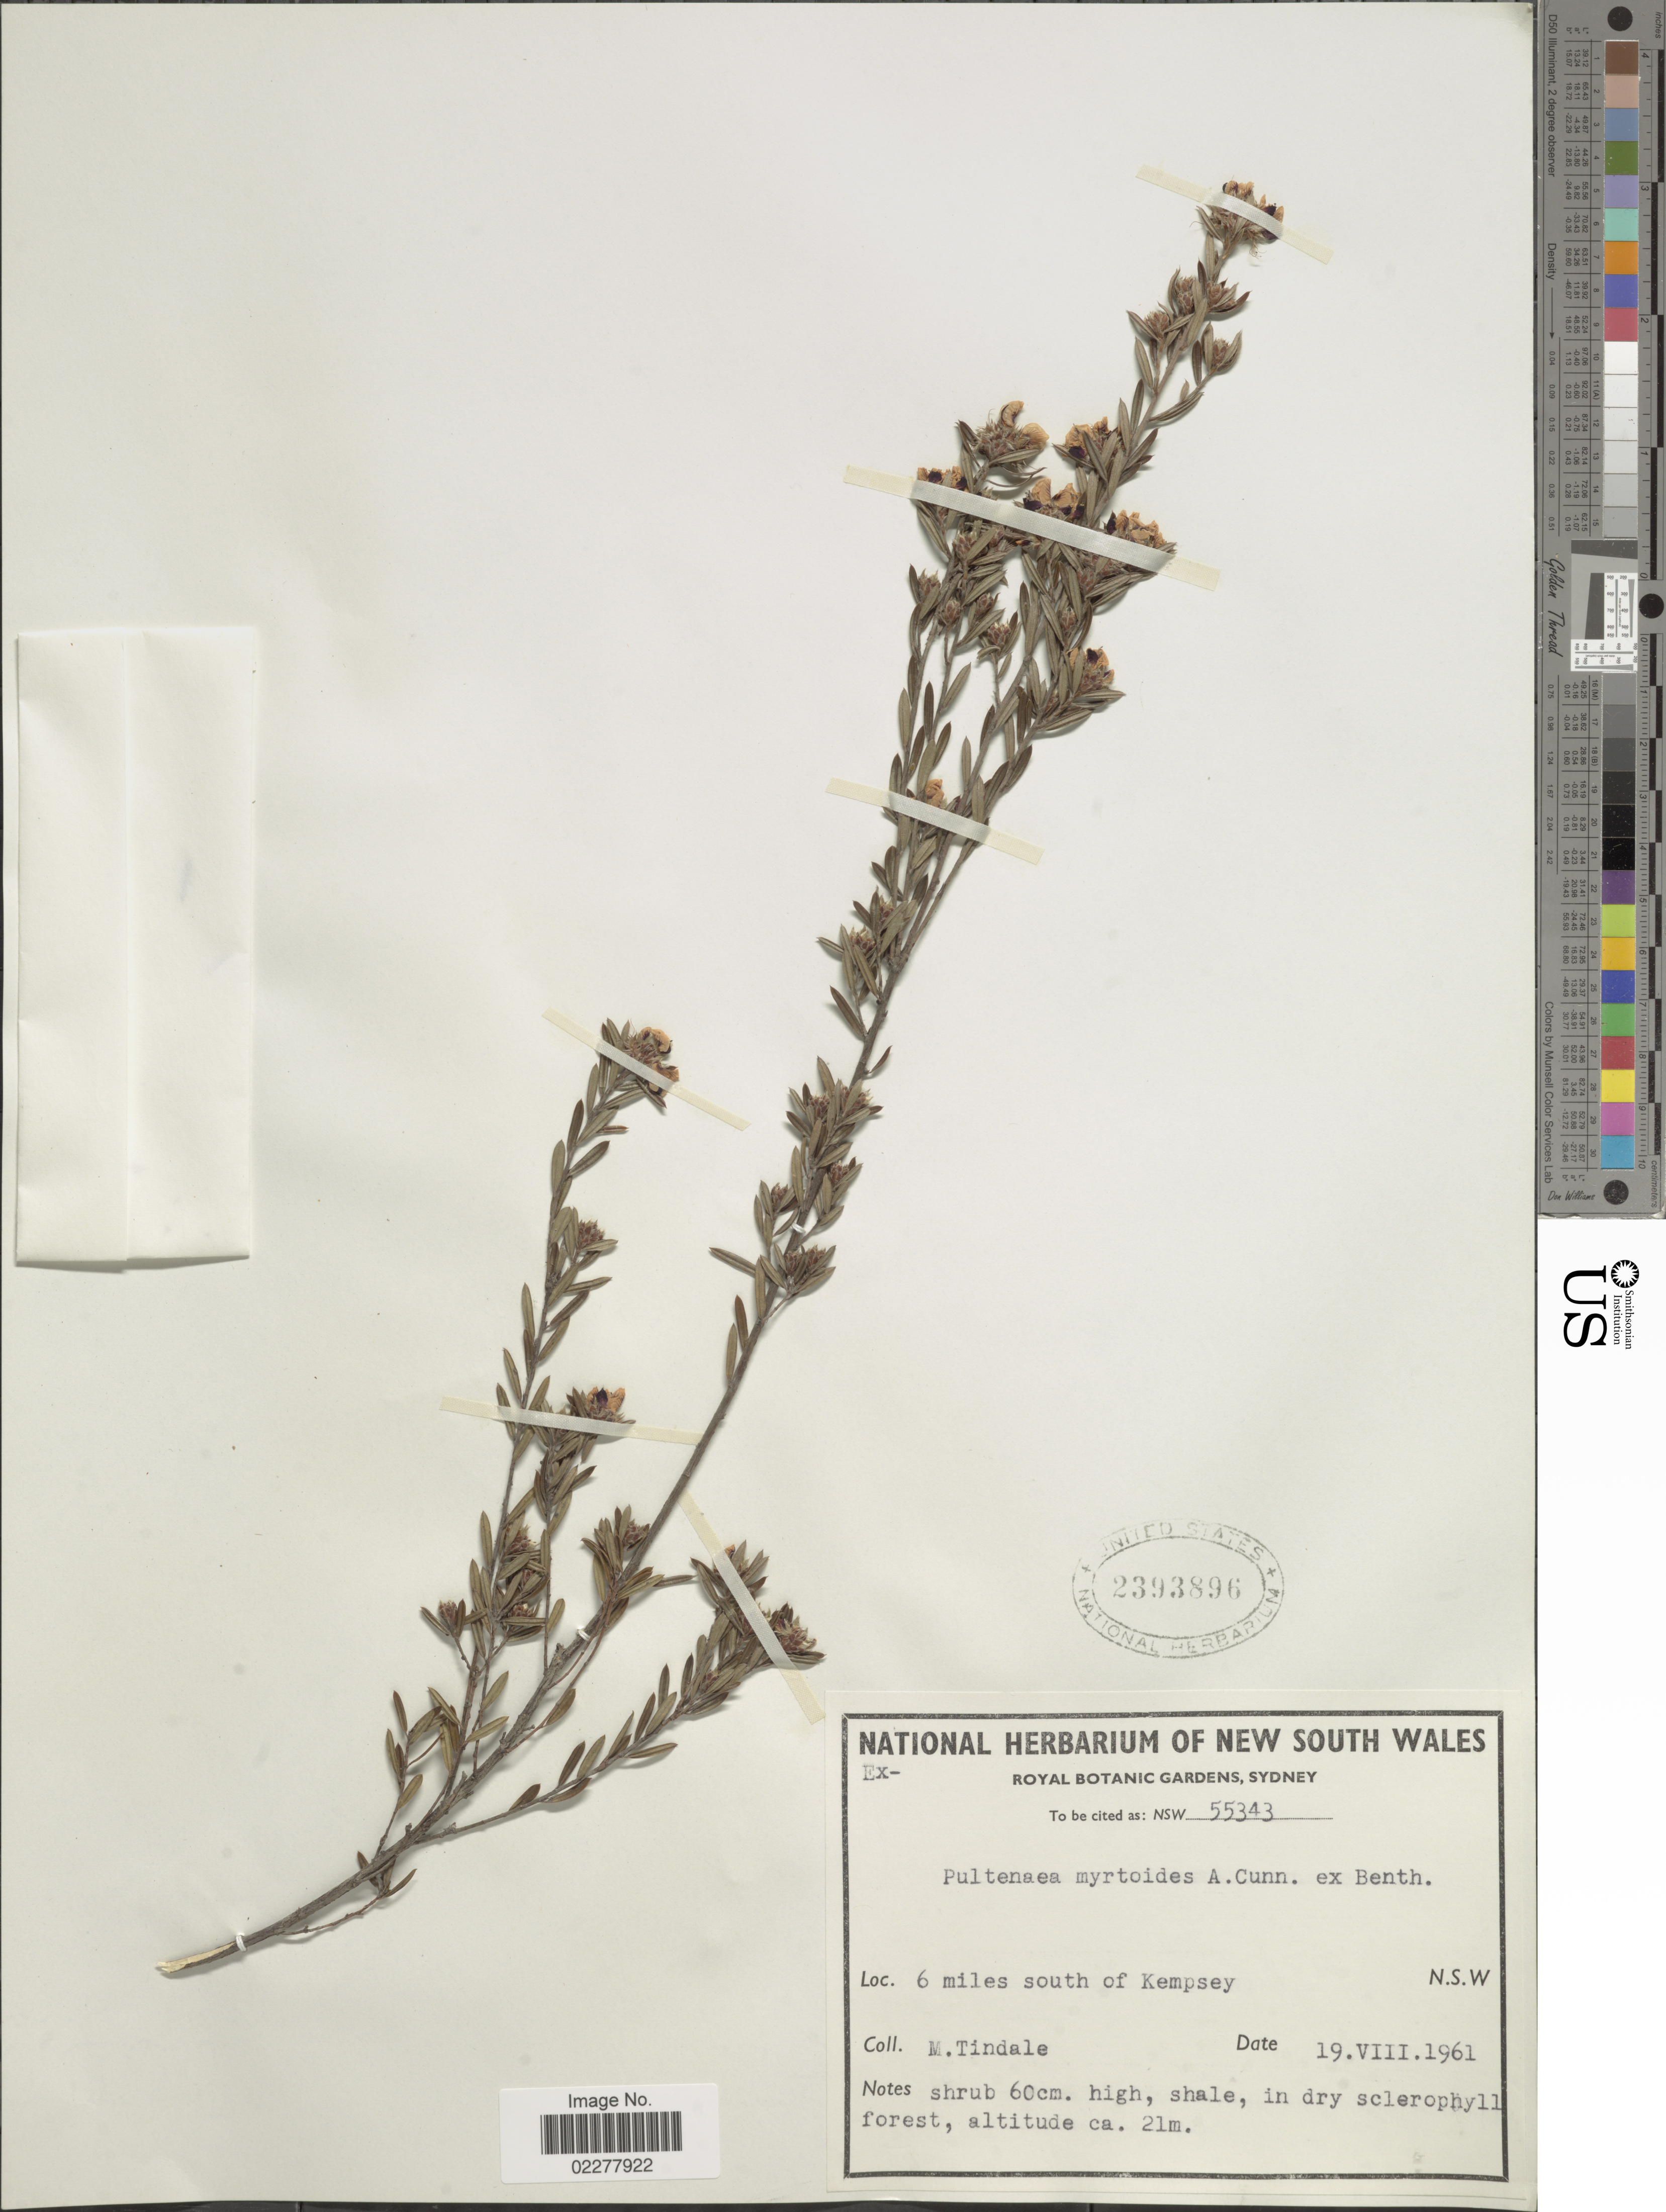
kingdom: Plantae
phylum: Tracheophyta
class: Magnoliopsida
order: Fabales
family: Fabaceae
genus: Pultenaea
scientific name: Pultenaea myrtoides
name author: A. Cunn. ex Benth.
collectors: M. D. Tindale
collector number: NSW 55343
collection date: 1961-08-19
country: Australia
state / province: New South Wales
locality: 6 miles south of Kempsey. N.S.W.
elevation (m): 21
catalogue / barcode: US 2393896